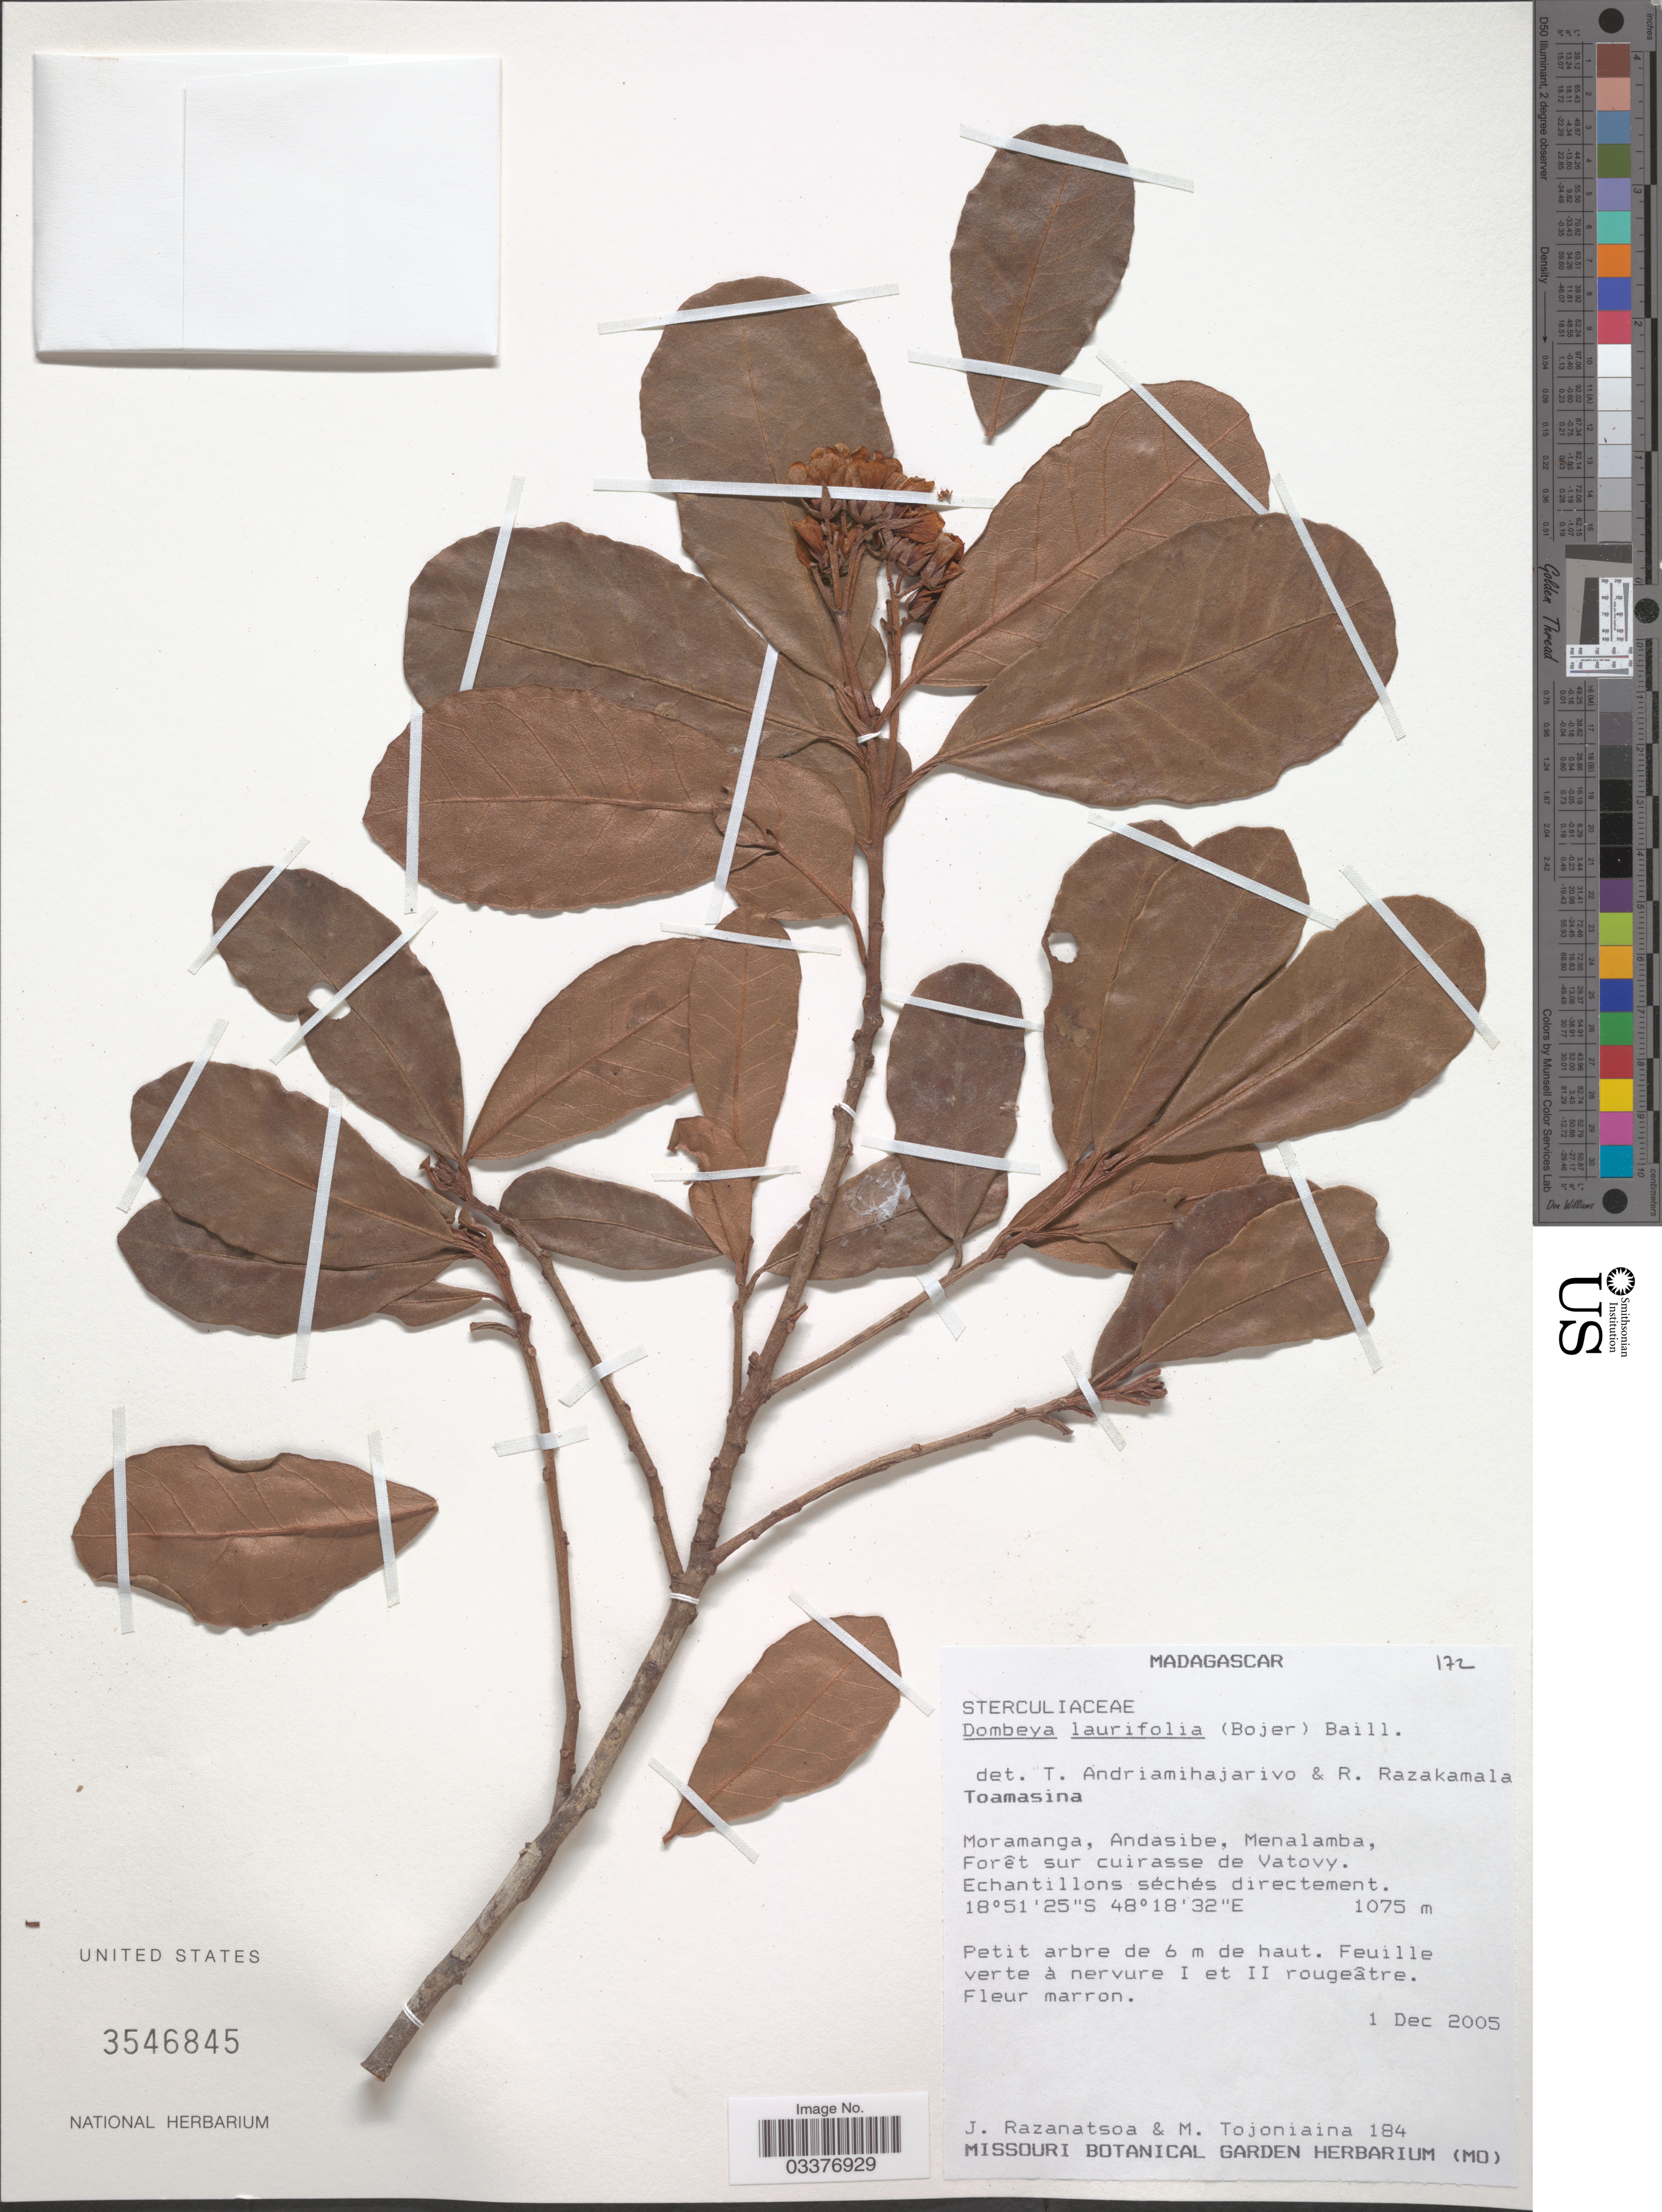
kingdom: Plantae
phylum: Tracheophyta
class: Magnoliopsida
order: Malvales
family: Malvaceae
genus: Dombeya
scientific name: Dombeya laurifolia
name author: (Bojer) Baill.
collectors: J. Razanatsoa & M. Tojoniaina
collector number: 184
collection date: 2005-12-01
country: Madagascar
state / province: Alaotra Mangoro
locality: Moramanga, Andasibe, Menalamba, Forêt sur cuirasse de Vatovy.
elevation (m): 1075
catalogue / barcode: US 3546845